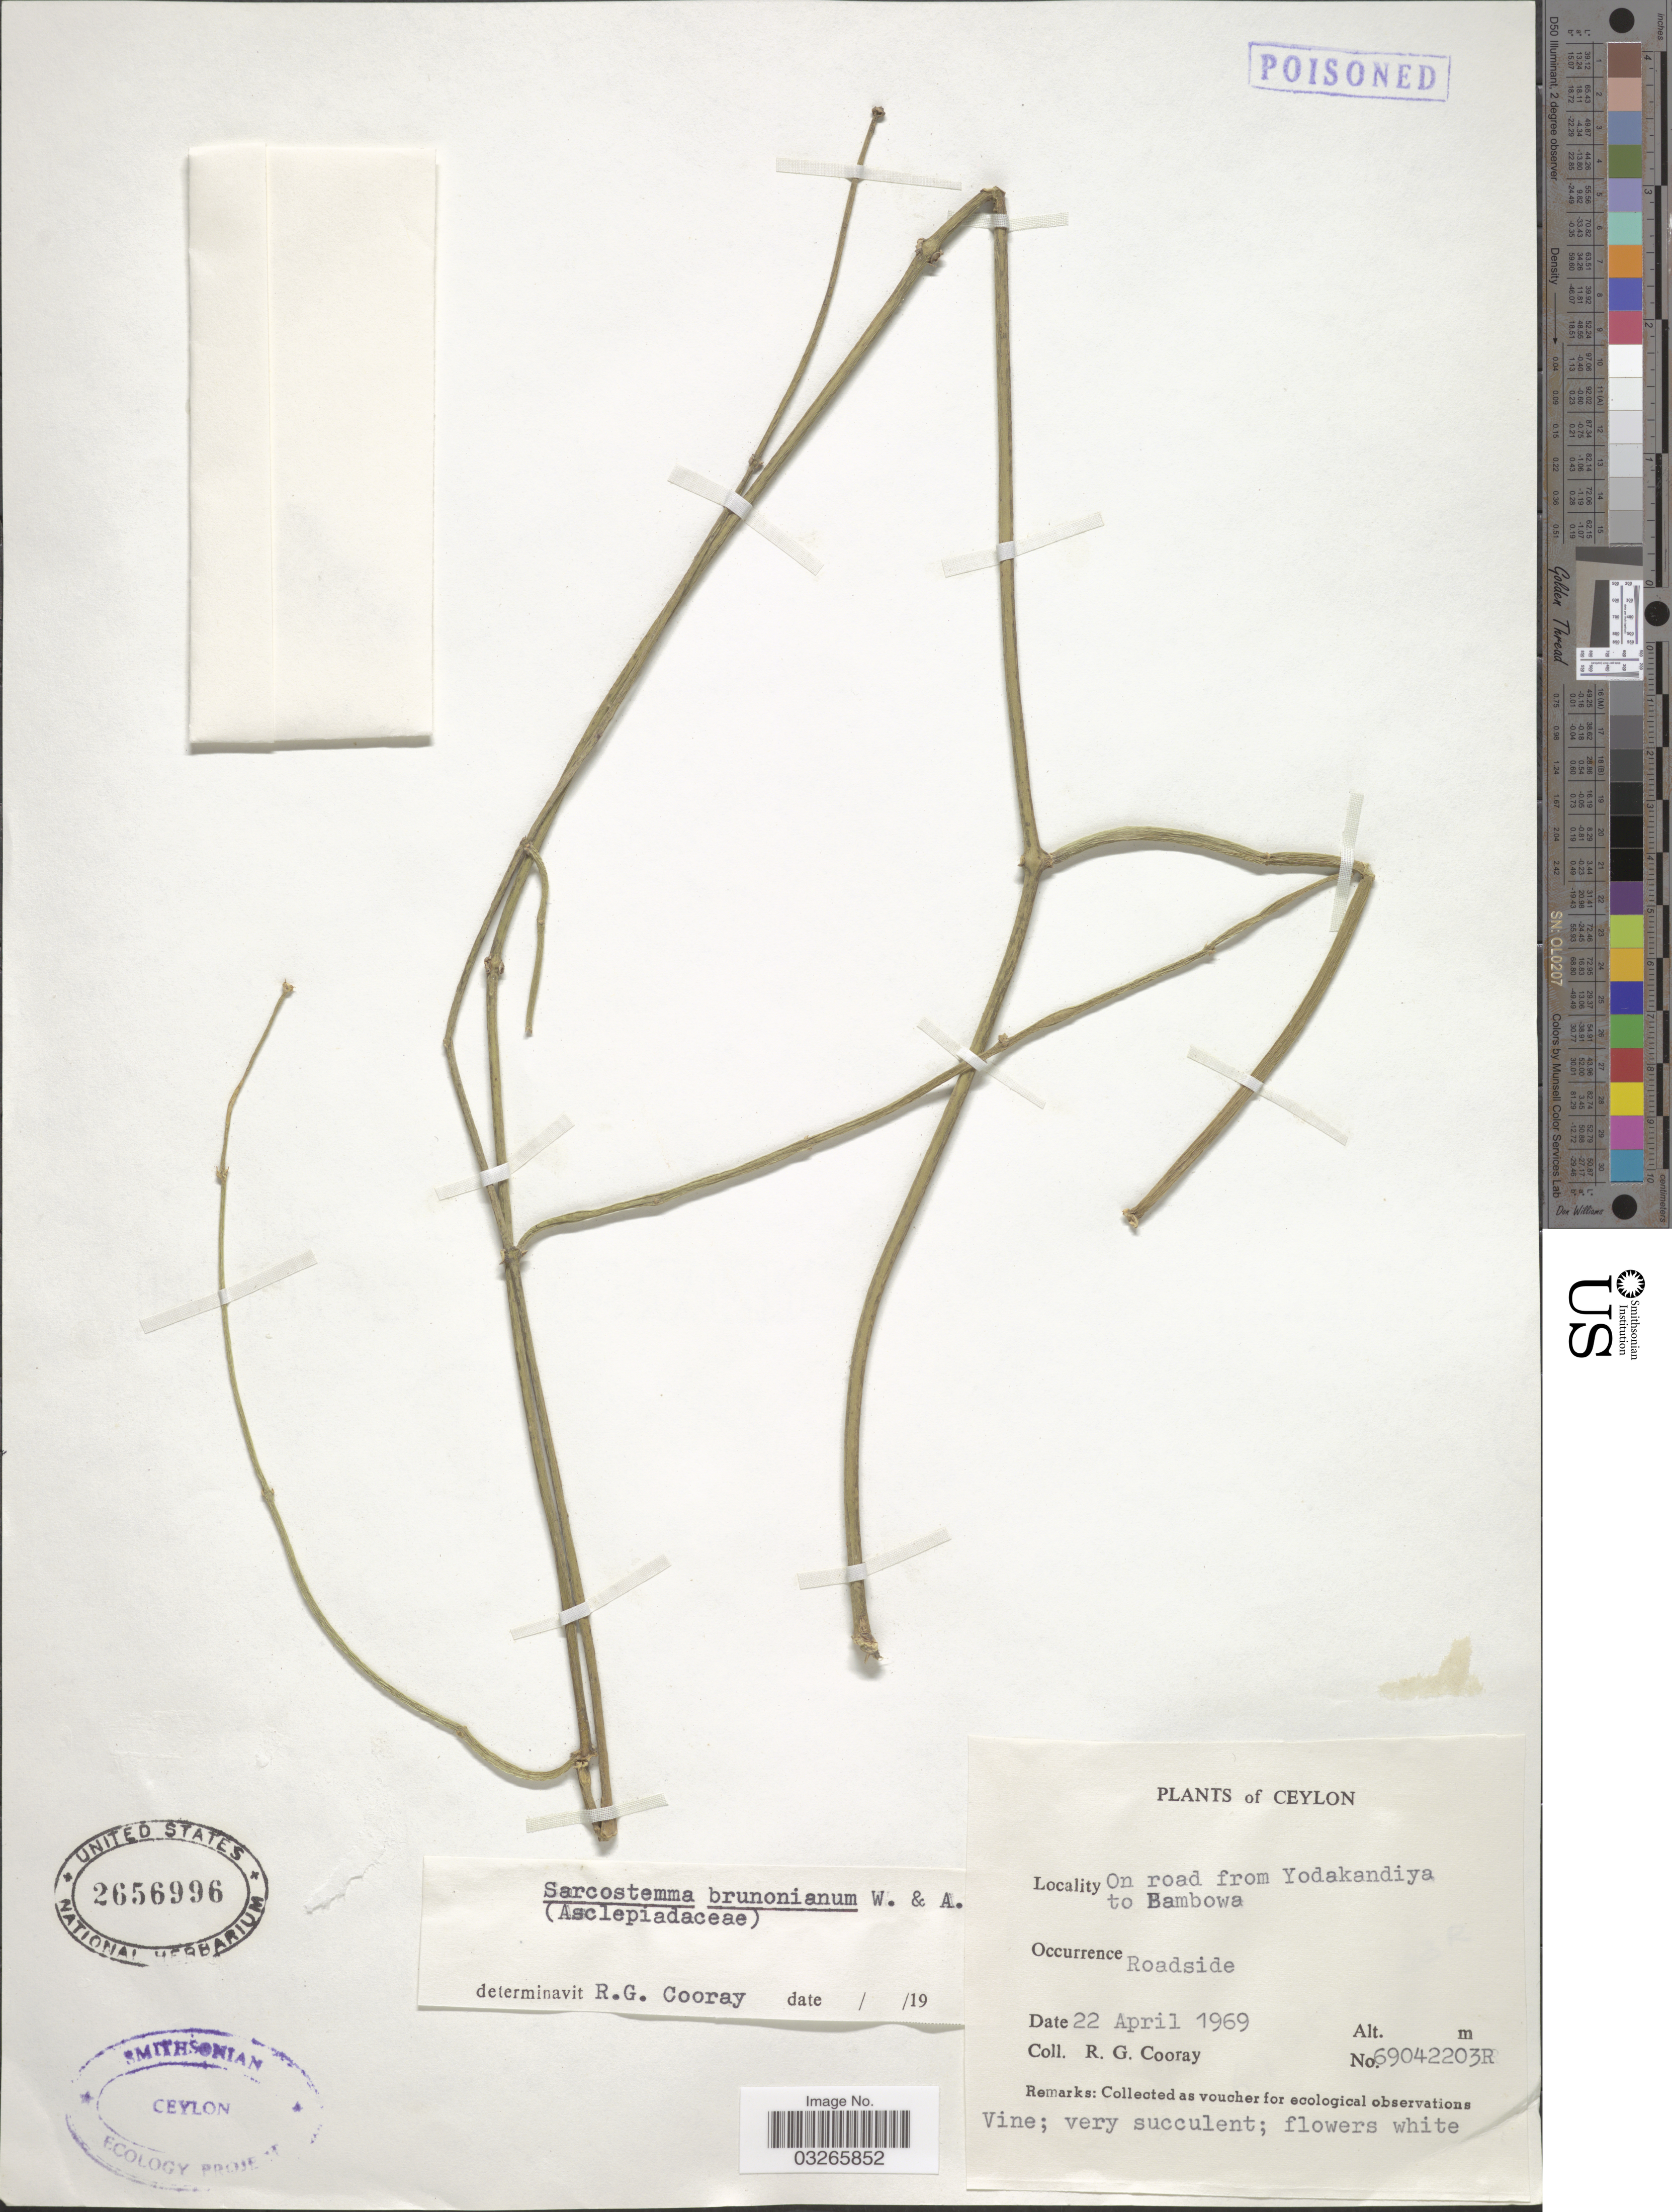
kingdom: Plantae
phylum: Tracheophyta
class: Magnoliopsida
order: Gentianales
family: Apocynaceae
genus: Sarcostemma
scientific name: Sarcostemma brunonianum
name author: Wight & Arn.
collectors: R. Cooray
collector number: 69042203R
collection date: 1969-04-22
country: Sri Lanka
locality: Ceylon. On road from Yodakandiya to Bambowa.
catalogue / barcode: US 2656996